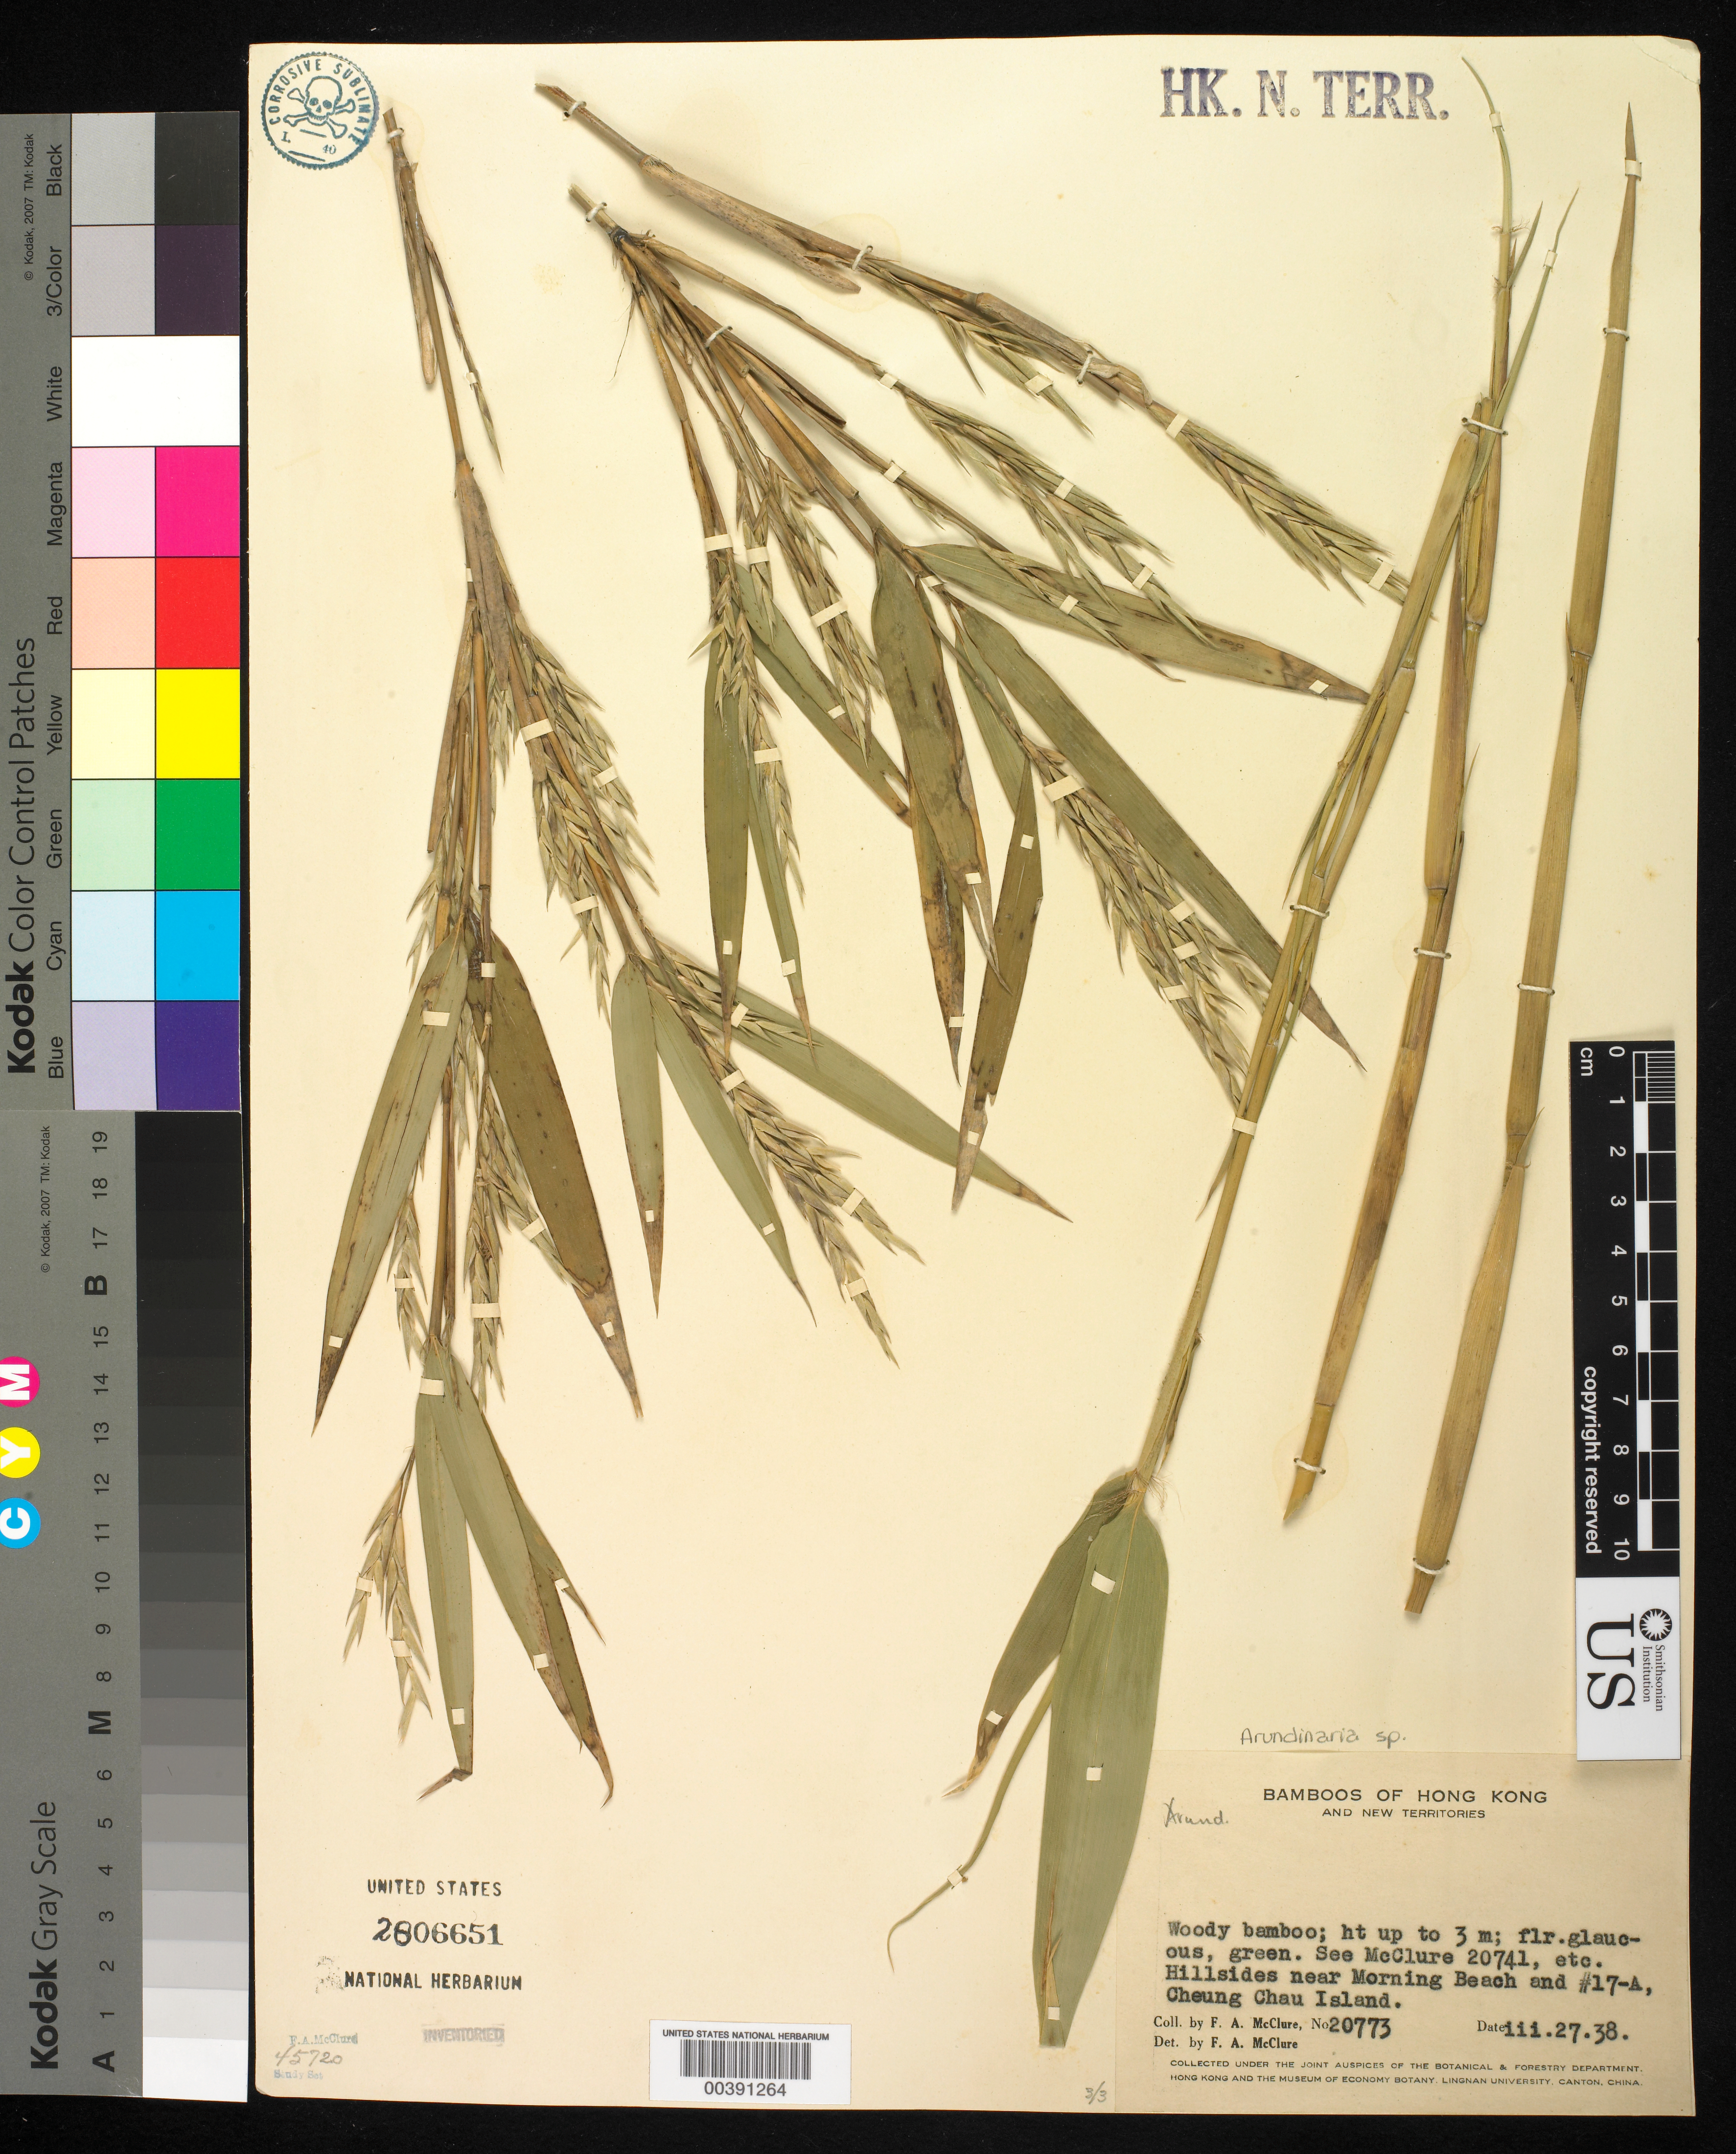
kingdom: Plantae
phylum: Tracheophyta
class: Liliopsida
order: Poales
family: Poaceae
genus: Arundinaria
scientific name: Arundinaria sp.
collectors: F. A. McClure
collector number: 20773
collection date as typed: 27 Mar 1938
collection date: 1938-03-27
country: China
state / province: Hong Kong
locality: Cheung chau isl.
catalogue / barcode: US 2806651